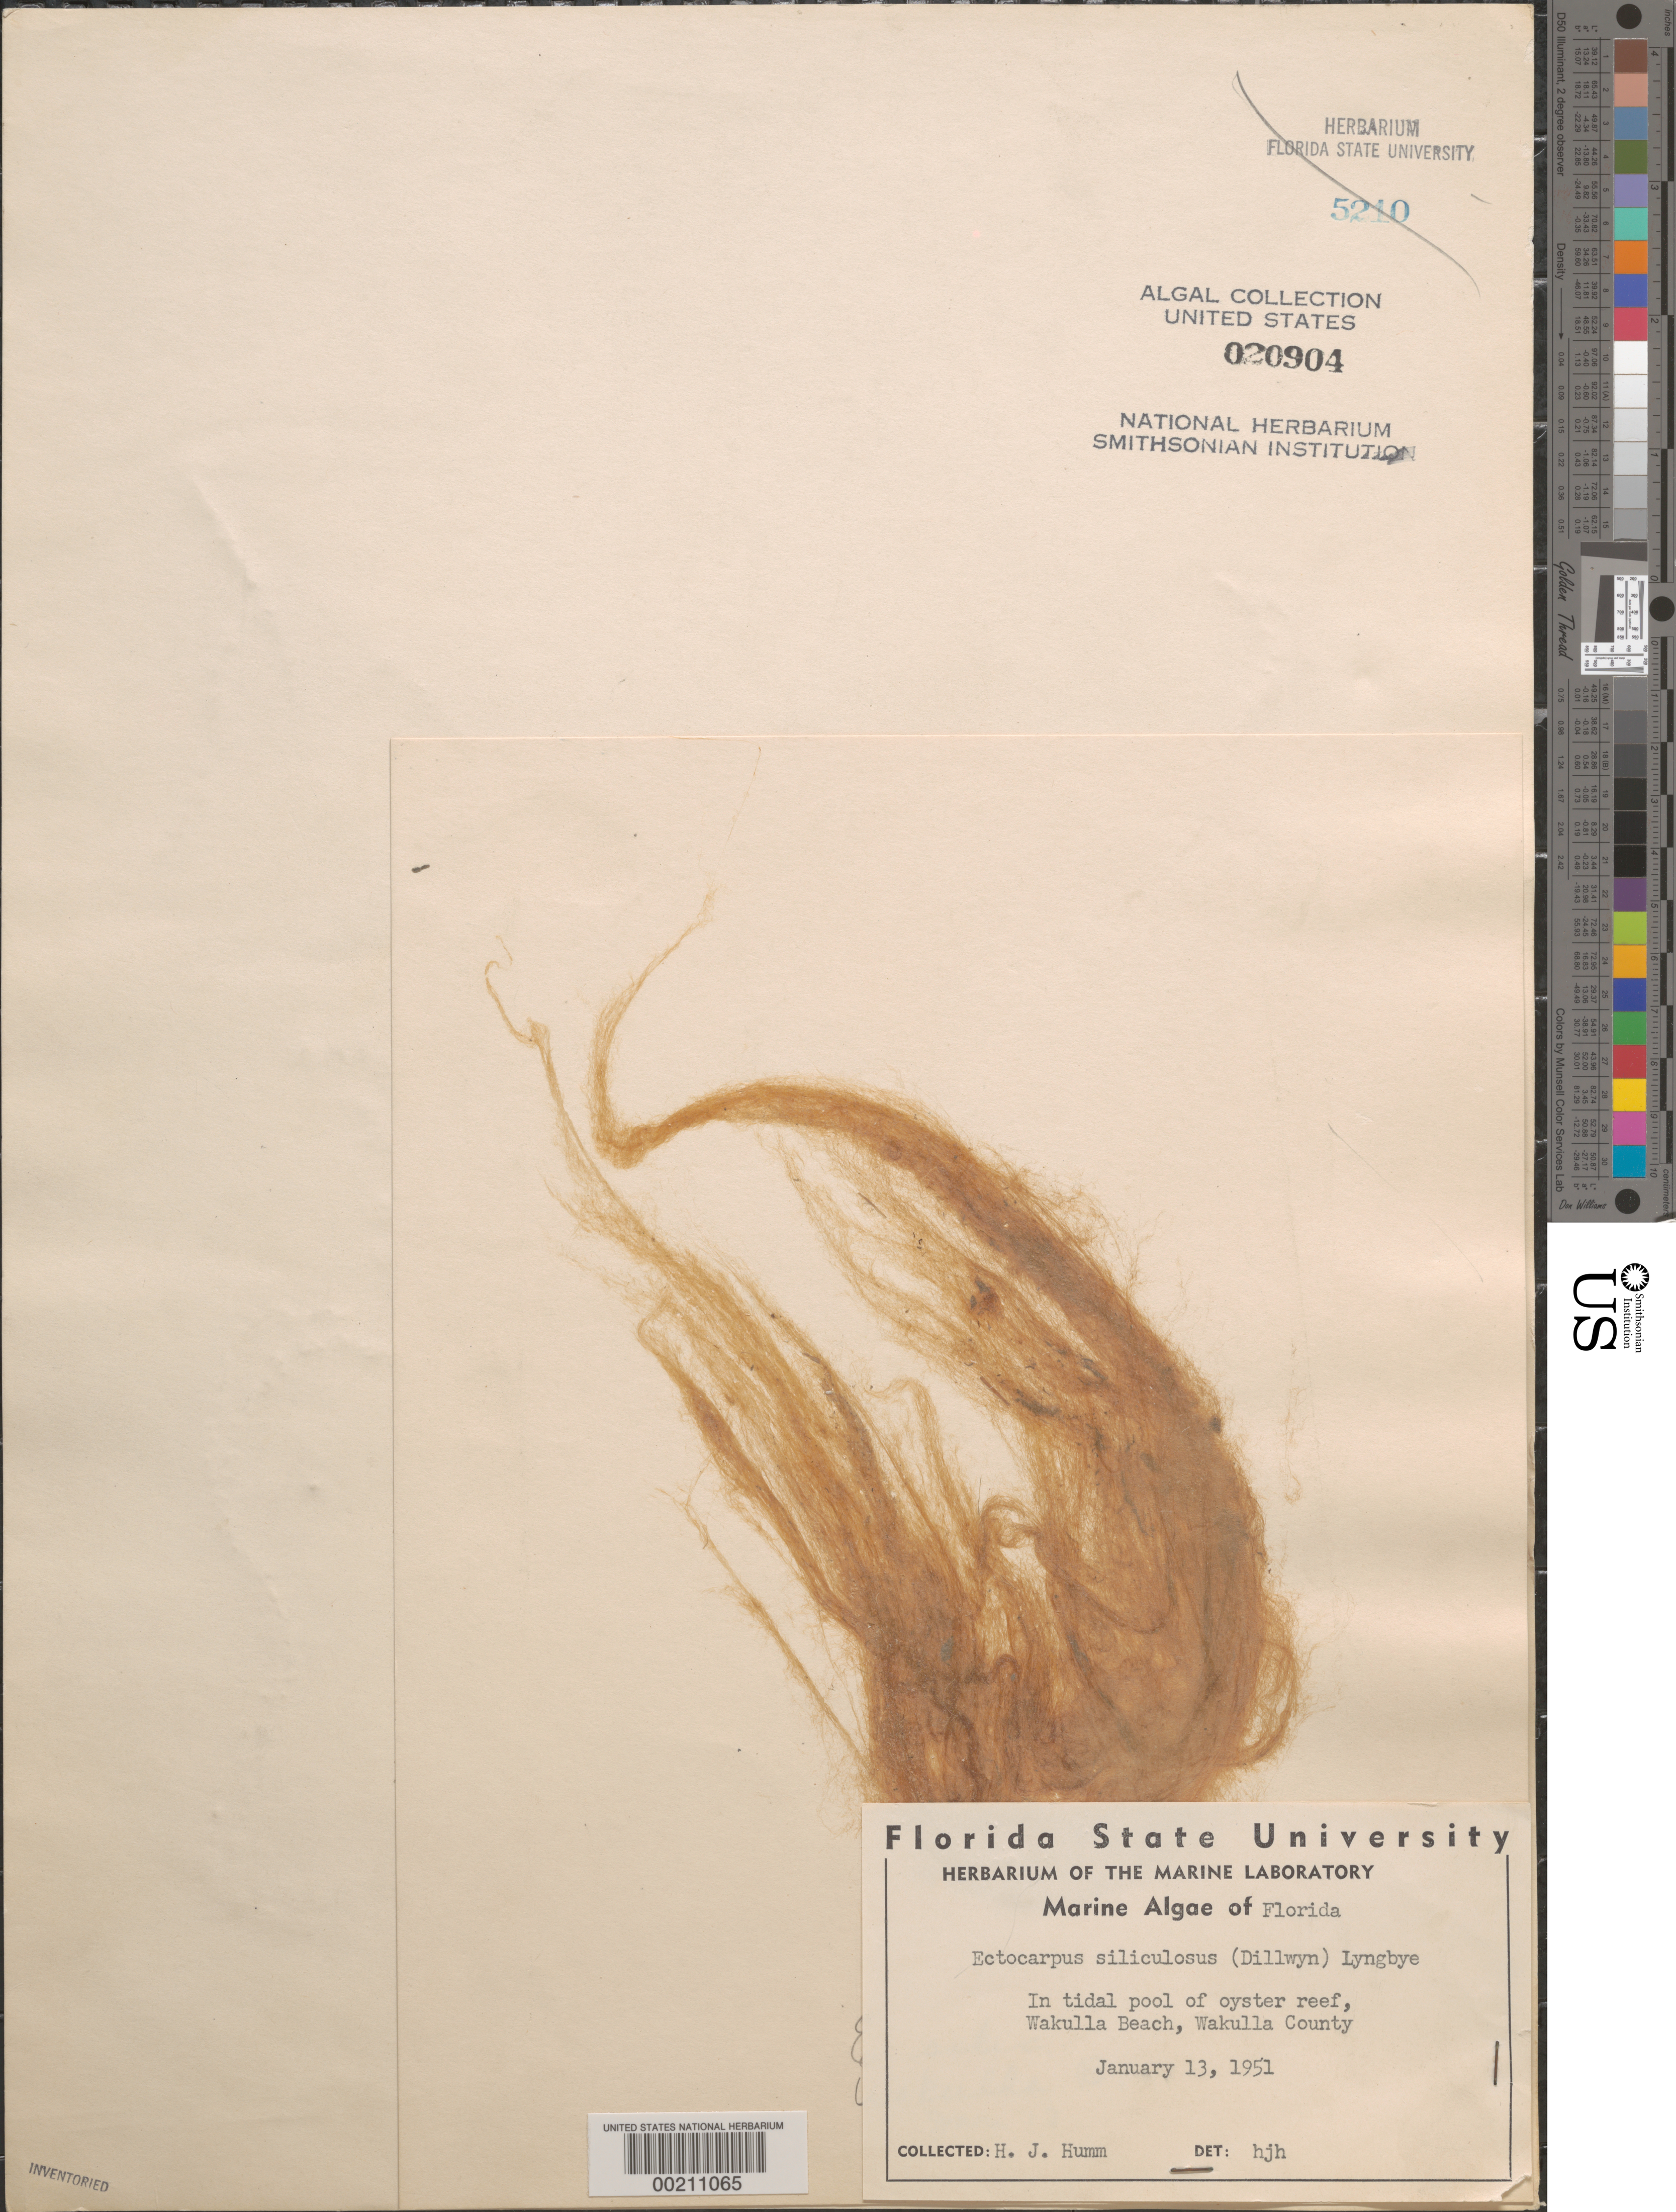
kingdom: Chromista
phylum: Ochrophyta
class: Phaeophyceae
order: Ectocarpales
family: Ectocarpaceae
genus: Ectocarpus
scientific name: Ectocarpus siliculosus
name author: (Dillwyn) Lyngbye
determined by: Humm, Harold J.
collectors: H. J. Humm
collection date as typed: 13 Jan 1951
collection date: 1951-01-13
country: United States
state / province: Florida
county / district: Wakulla County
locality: Wakulla Beach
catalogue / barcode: US 20904